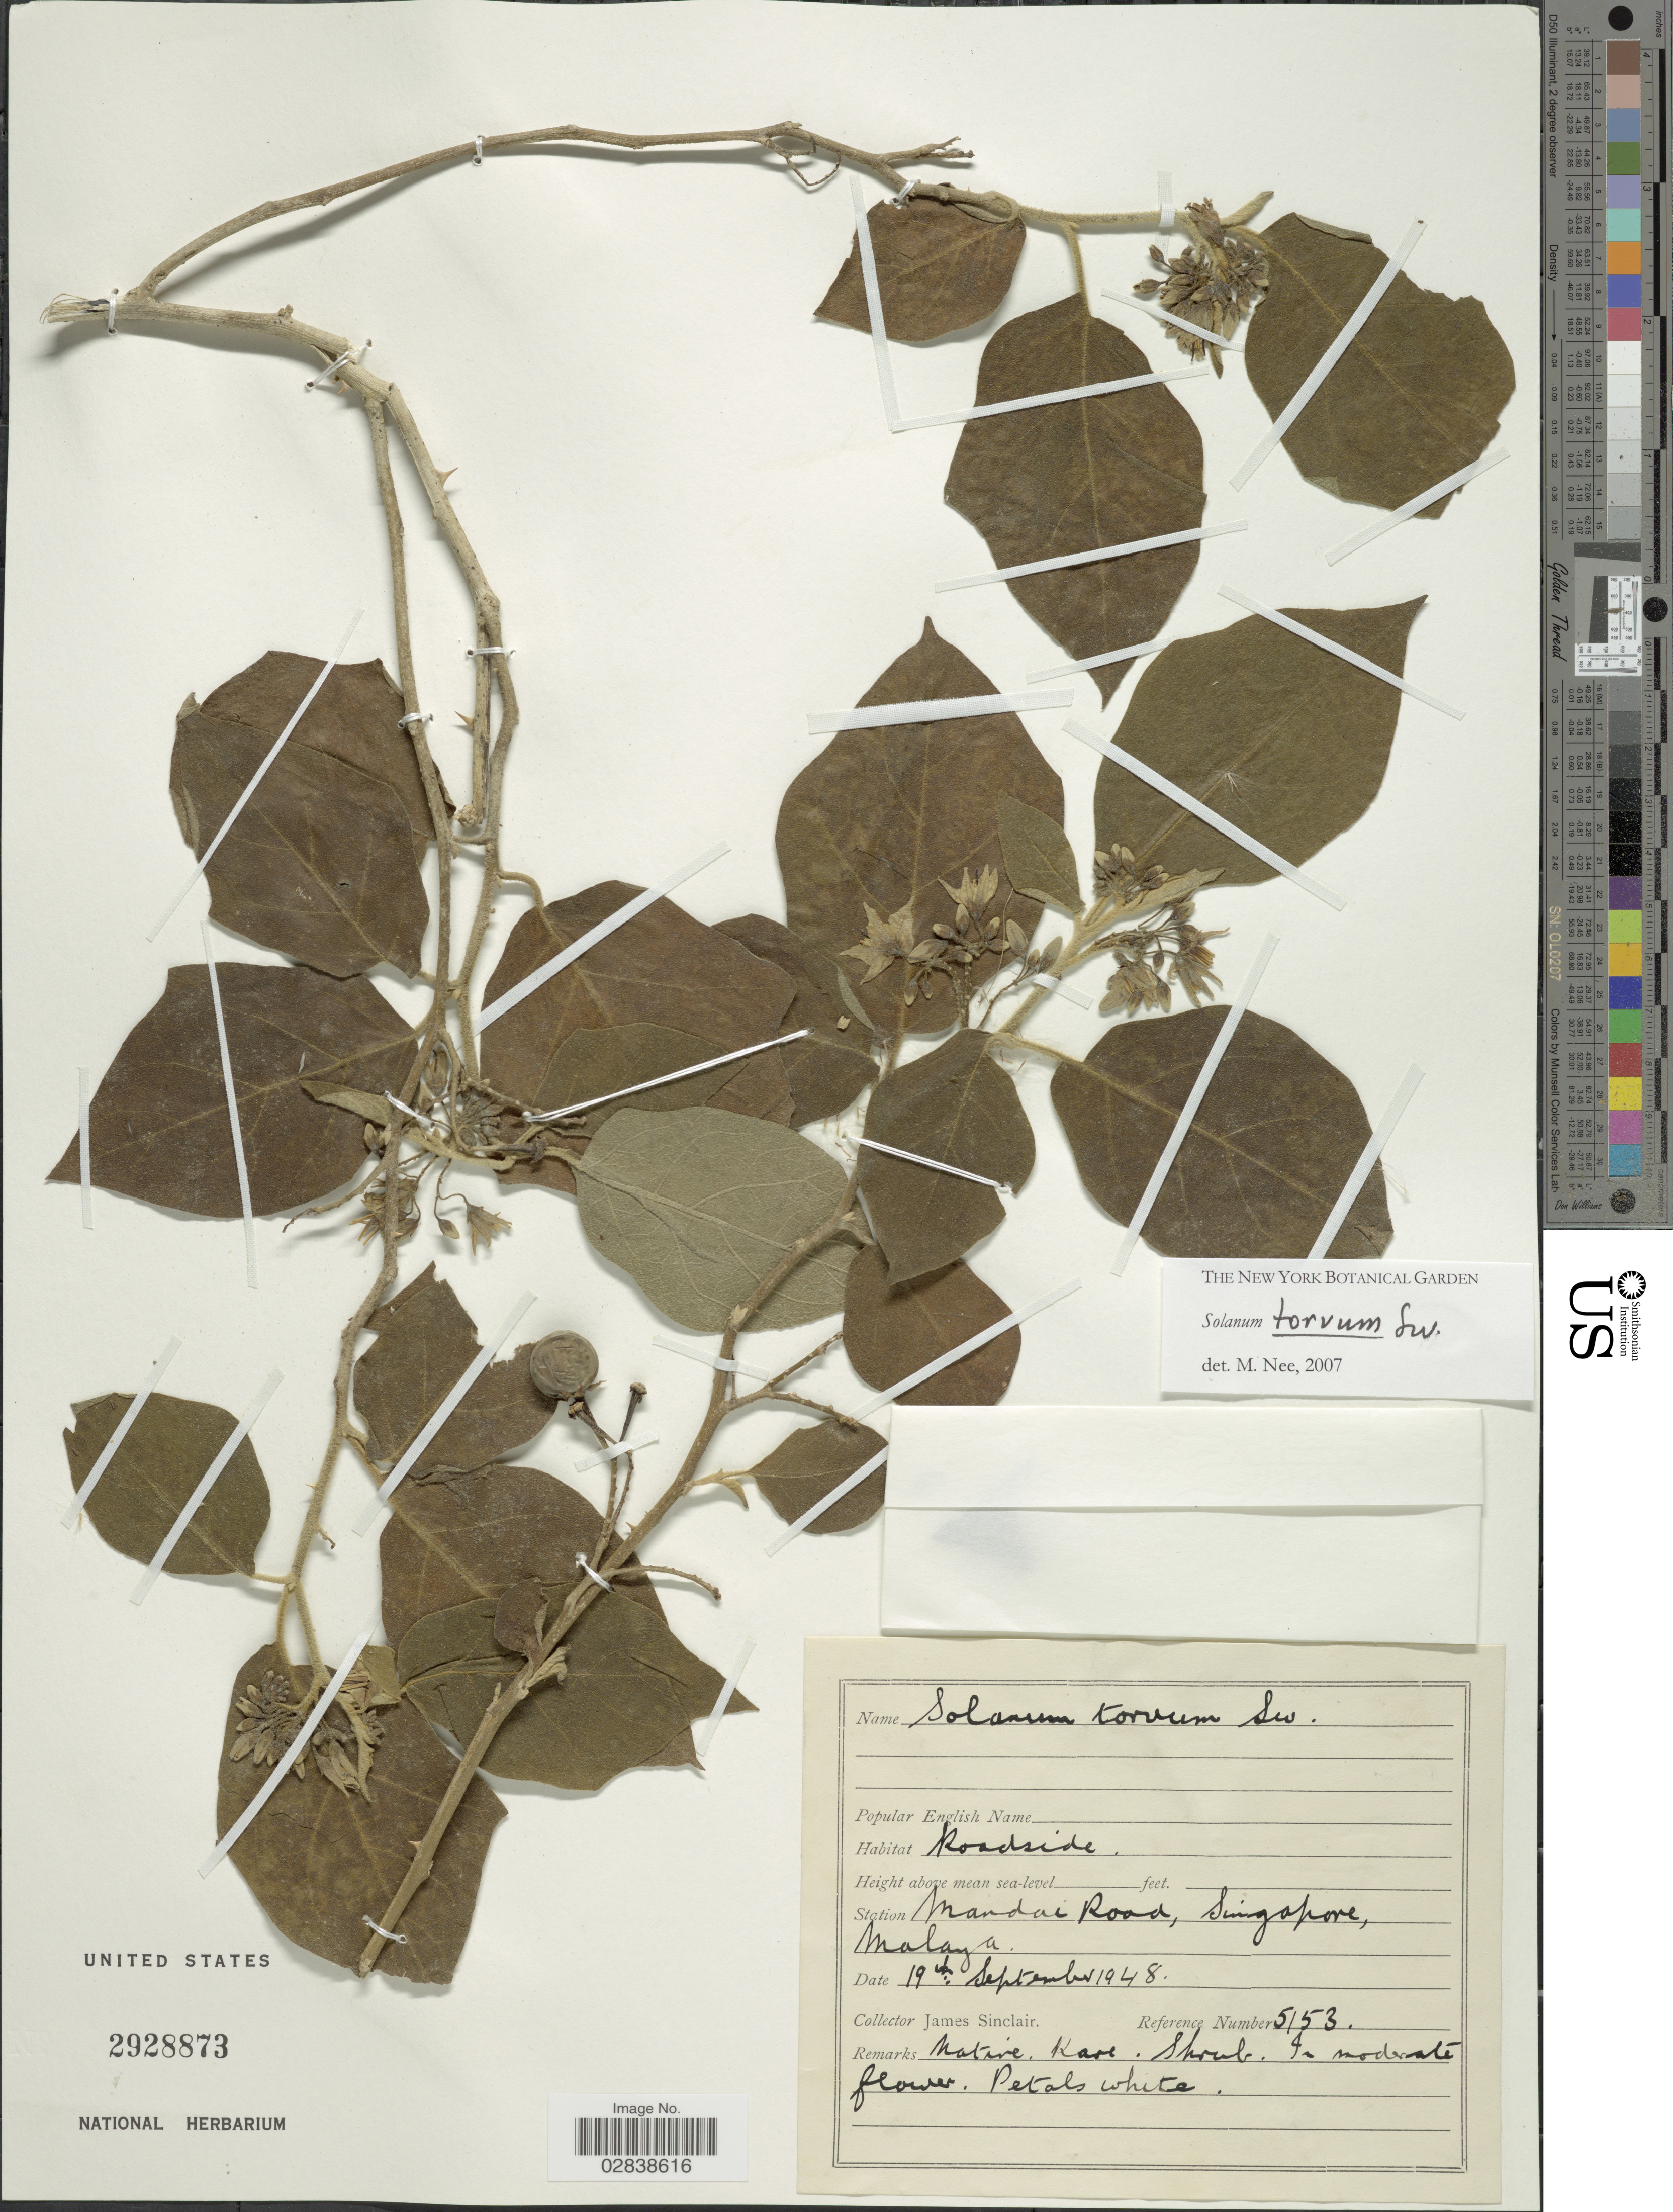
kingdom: Plantae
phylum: Tracheophyta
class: Magnoliopsida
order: Solanales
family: Solanaceae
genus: Solanum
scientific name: Solanum torvum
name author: Sw.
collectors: J. Sinclair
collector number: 5153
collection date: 1948-09-19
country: Singapore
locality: Station Mandai Road, Singapore, Malaya.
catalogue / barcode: US 2928873